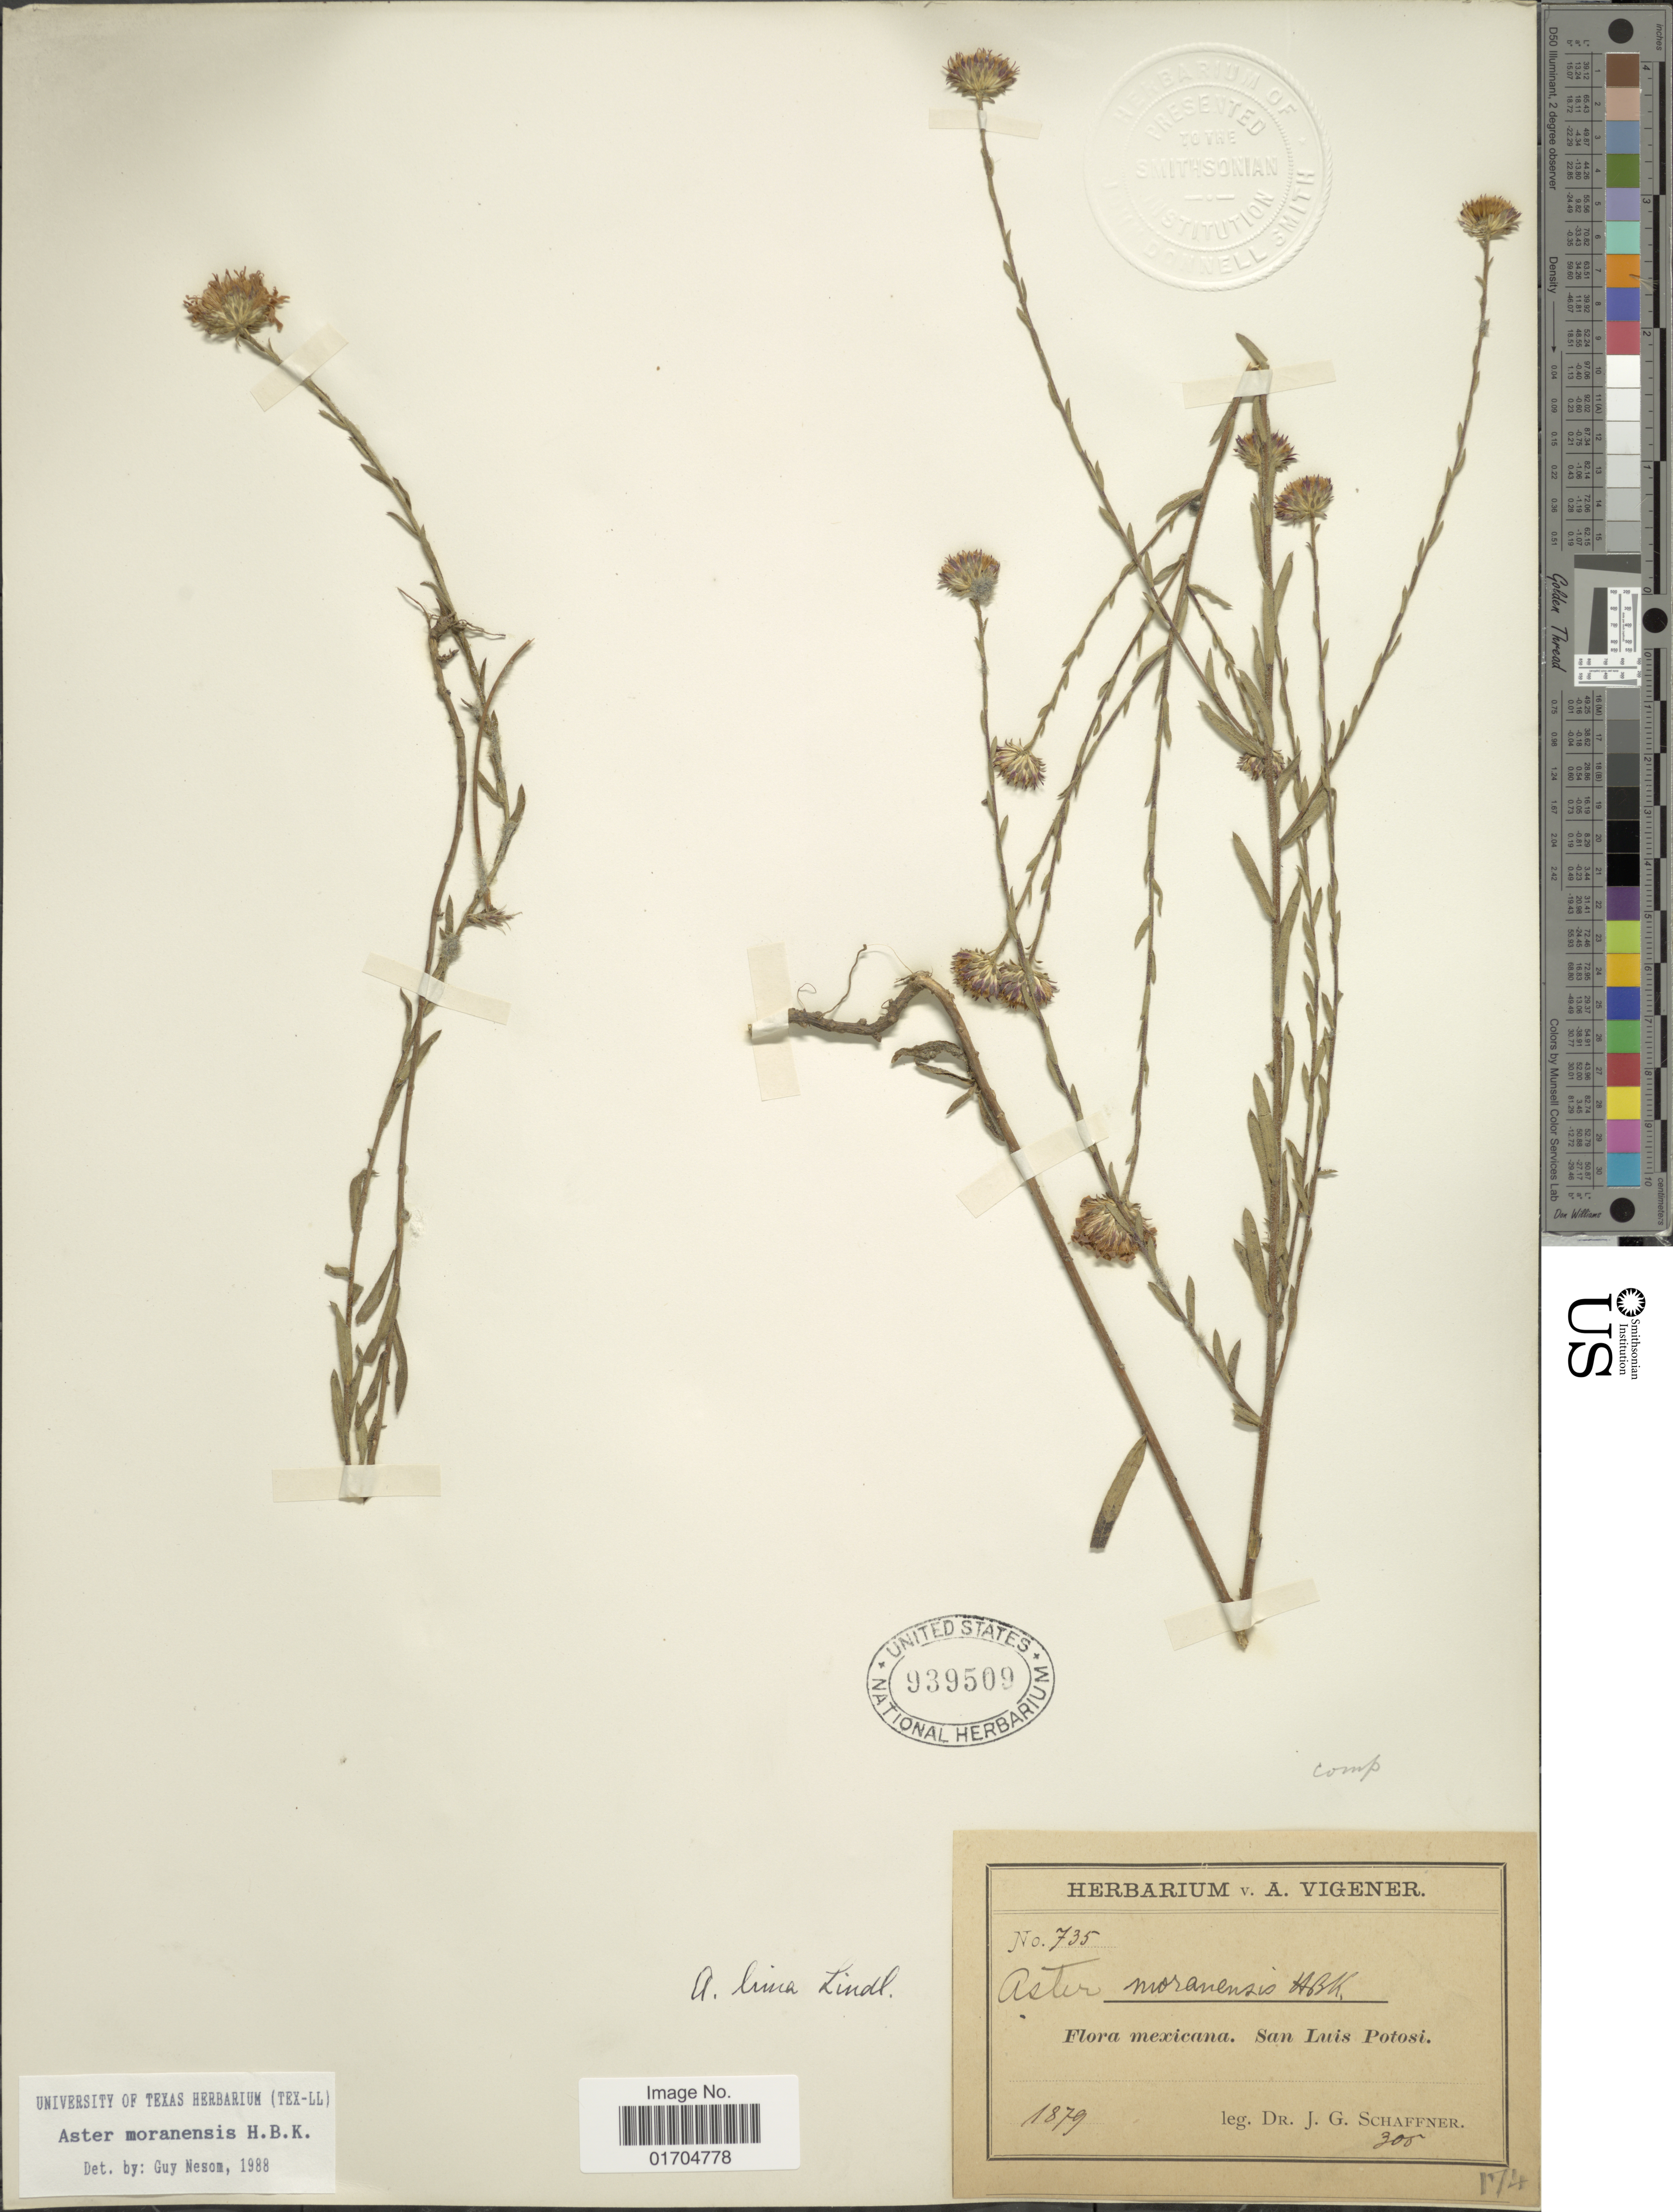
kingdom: Plantae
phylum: Tracheophyta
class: Magnoliopsida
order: Asterales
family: Asteraceae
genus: Symphyotrichum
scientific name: Symphyotrichum moranense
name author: (Kunth) G.L. Nesom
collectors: J. G. Schaffner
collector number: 735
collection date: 1879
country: Mexico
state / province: San Luis Potosí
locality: Mexicana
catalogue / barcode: US 939509